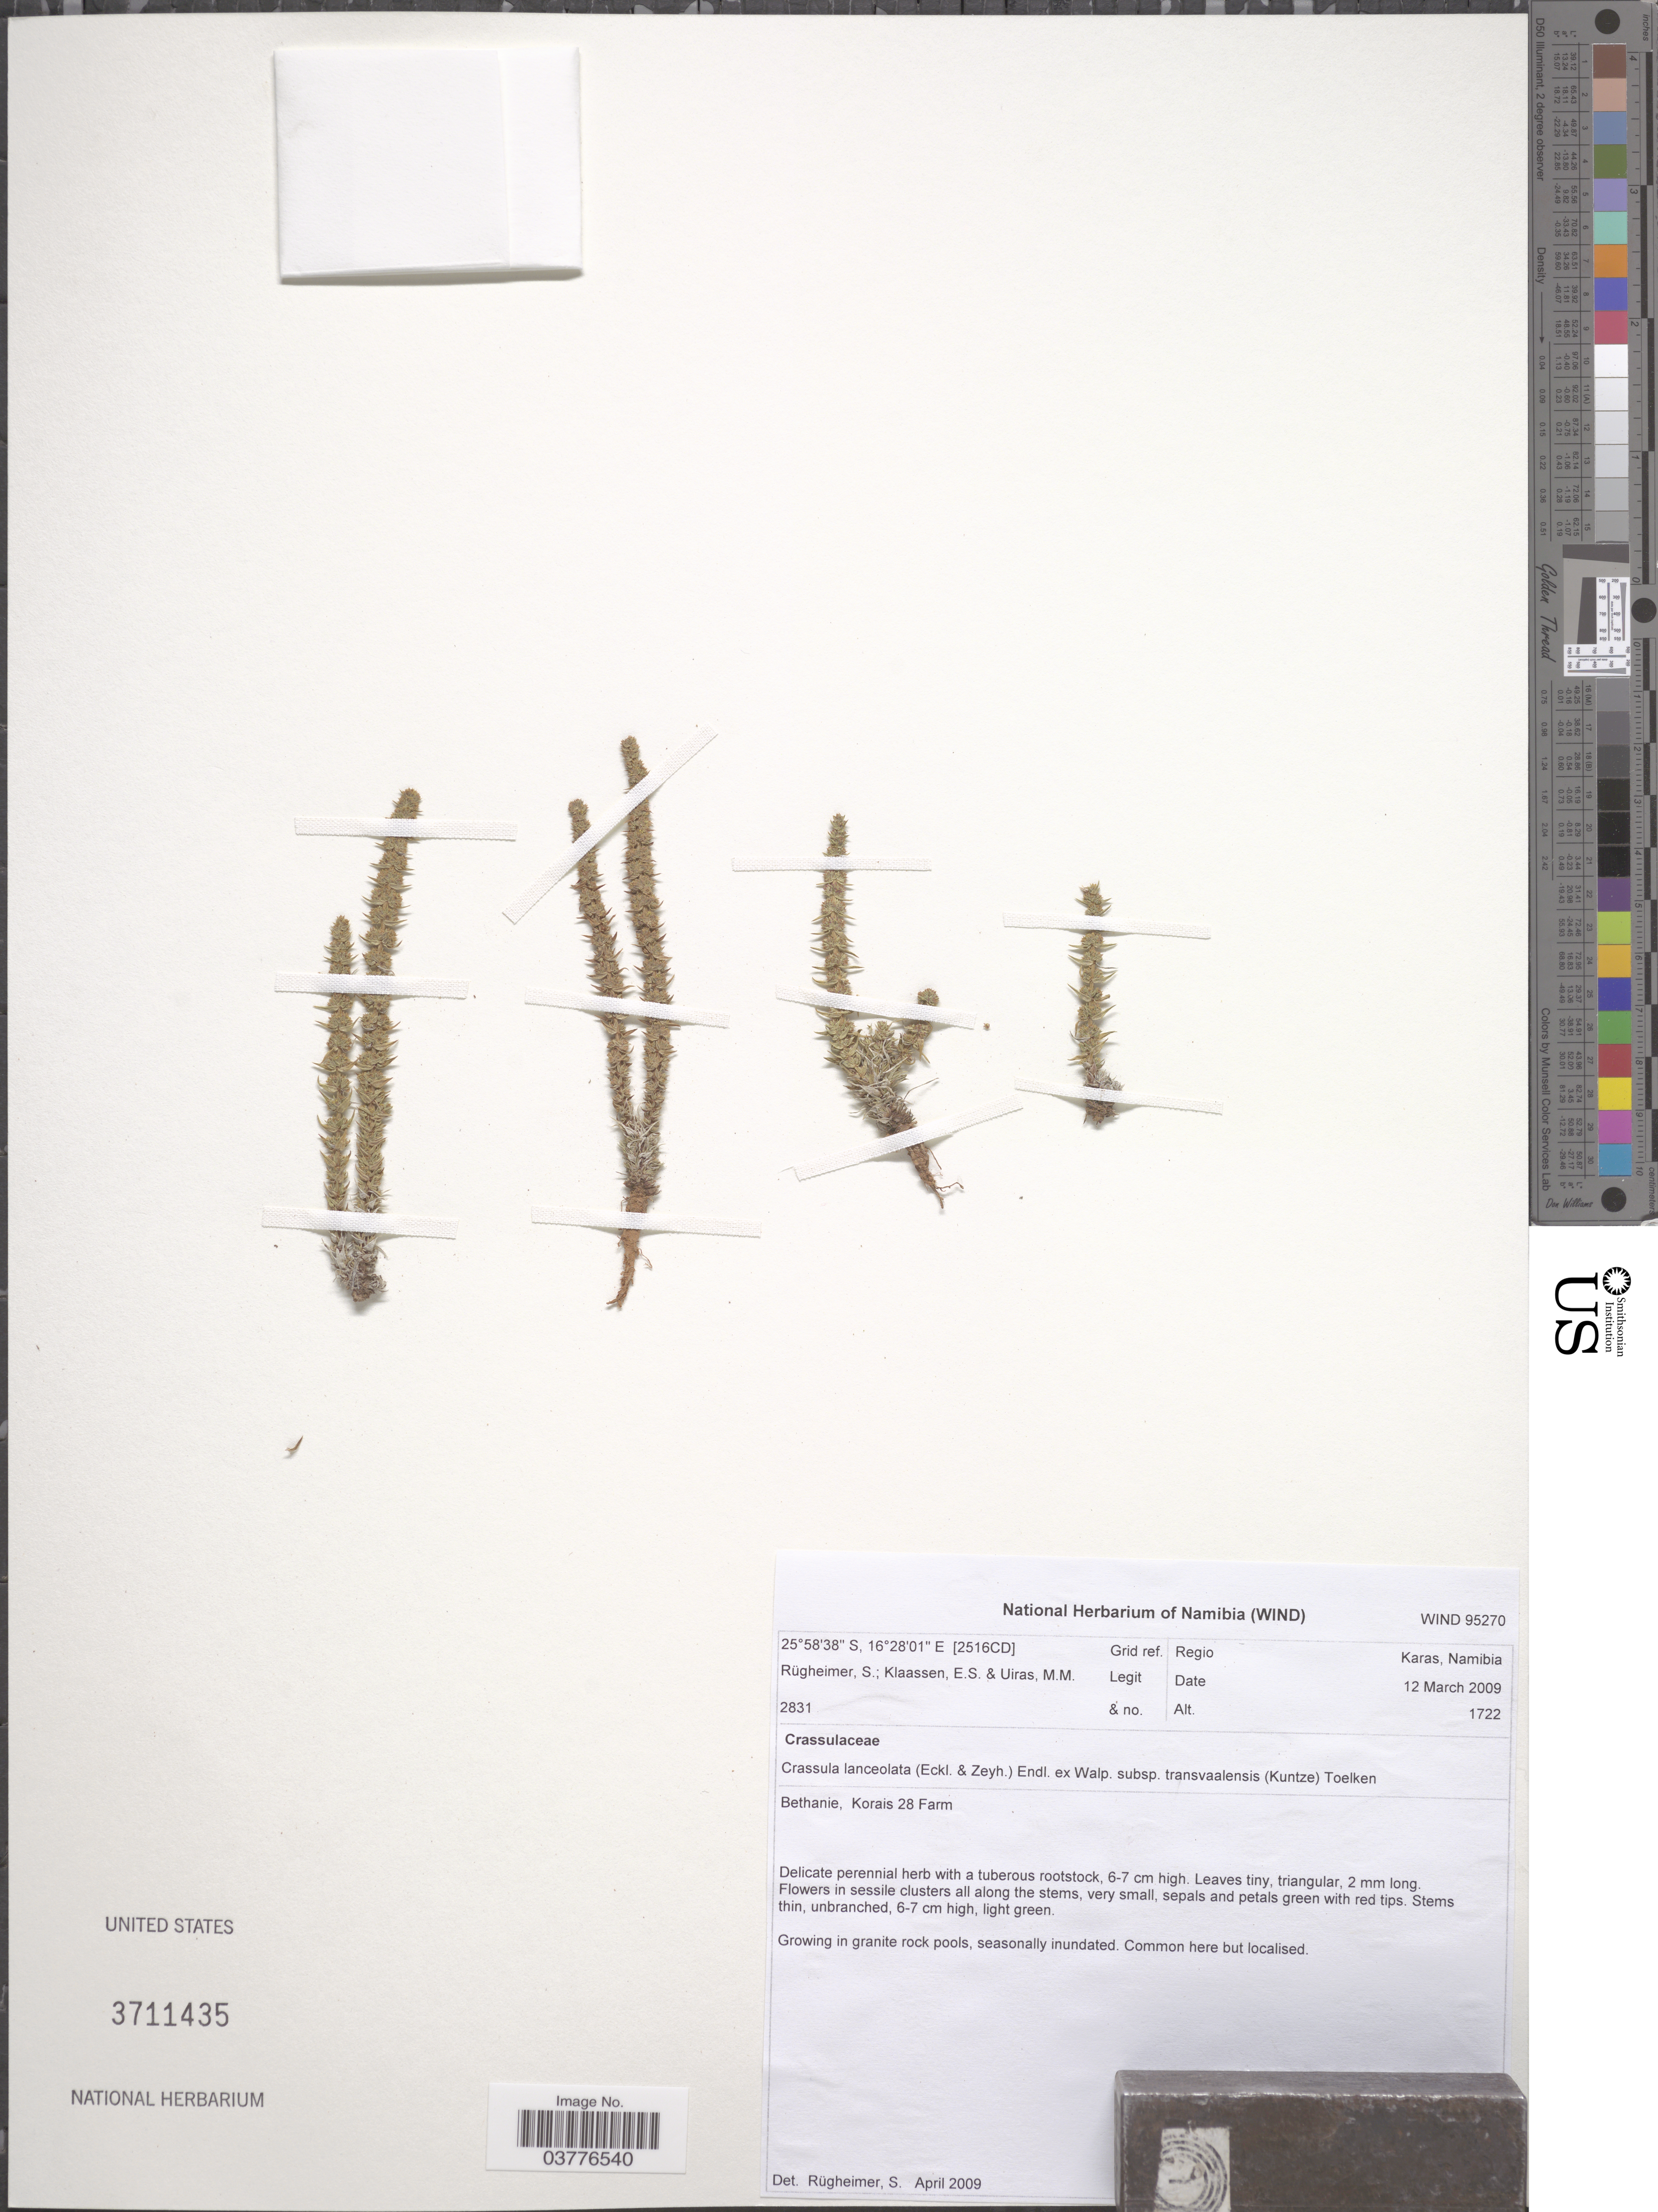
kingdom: Plantae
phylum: Tracheophyta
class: Magnoliopsida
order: Saxifragales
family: Crassulaceae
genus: Crassula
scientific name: Crassula lanceolata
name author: (Eckl. & Zeyh.) Endl.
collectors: S. Rugheimer, E. S. Klaassen & M. Uiras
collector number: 2831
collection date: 2009-03-12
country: Namibia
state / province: Karas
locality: [2516CD]. Grid ref. Regio Karas. Bethanie, Korais 28 Farm.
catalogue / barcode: US 3711435